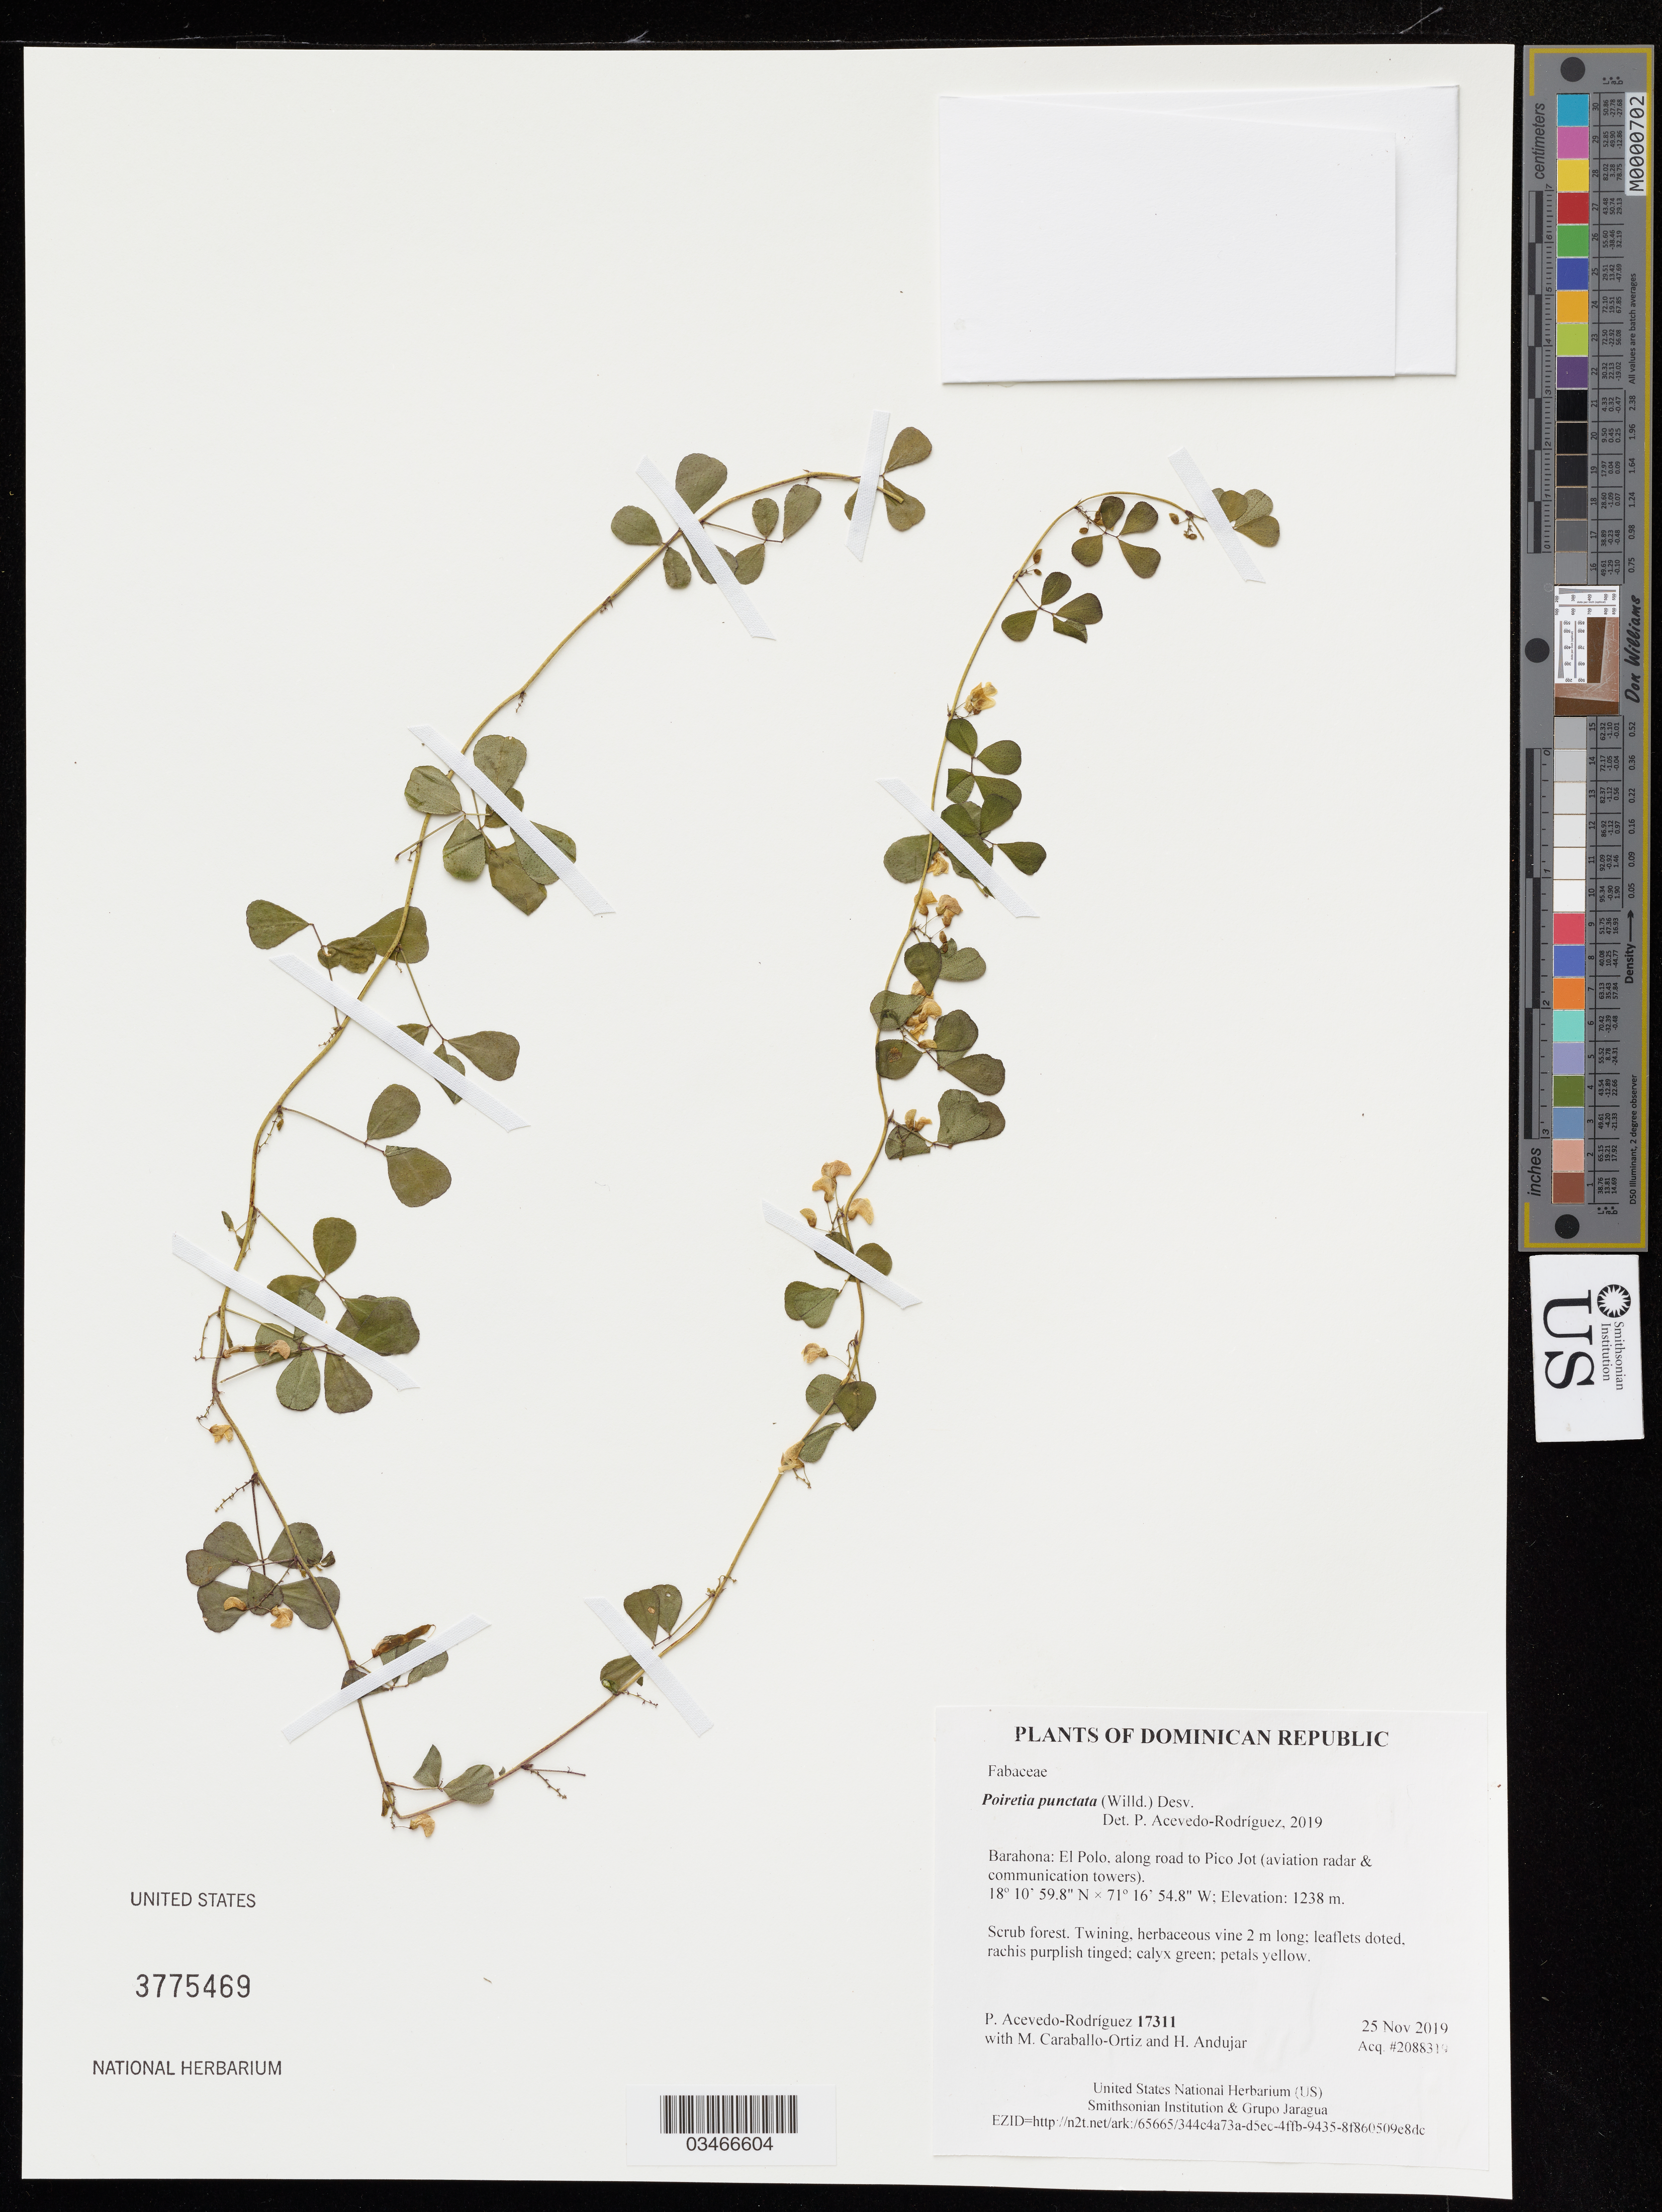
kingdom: Plantae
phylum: Tracheophyta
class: Magnoliopsida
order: Fabales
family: Fabaceae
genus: Poiretia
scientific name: Poiretia punctata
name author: (Willd.) Desv.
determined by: Acevedo-Rodriguez, P., (US), Smithsonian Institution - National Museum of Natural History (UNITED STATES)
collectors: P. Acevedo-Rodriguez, M. Caraballo-Ortiz & H. Andujar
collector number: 17311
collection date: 2019-11-25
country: Dominican Republic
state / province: Barahona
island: Hispaniola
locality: El Polo, along road to Pico Jot (aviation radar & communication towers)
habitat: Scrub forest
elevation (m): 1238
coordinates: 18.18327 N, 71.28190 W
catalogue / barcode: US 3775469